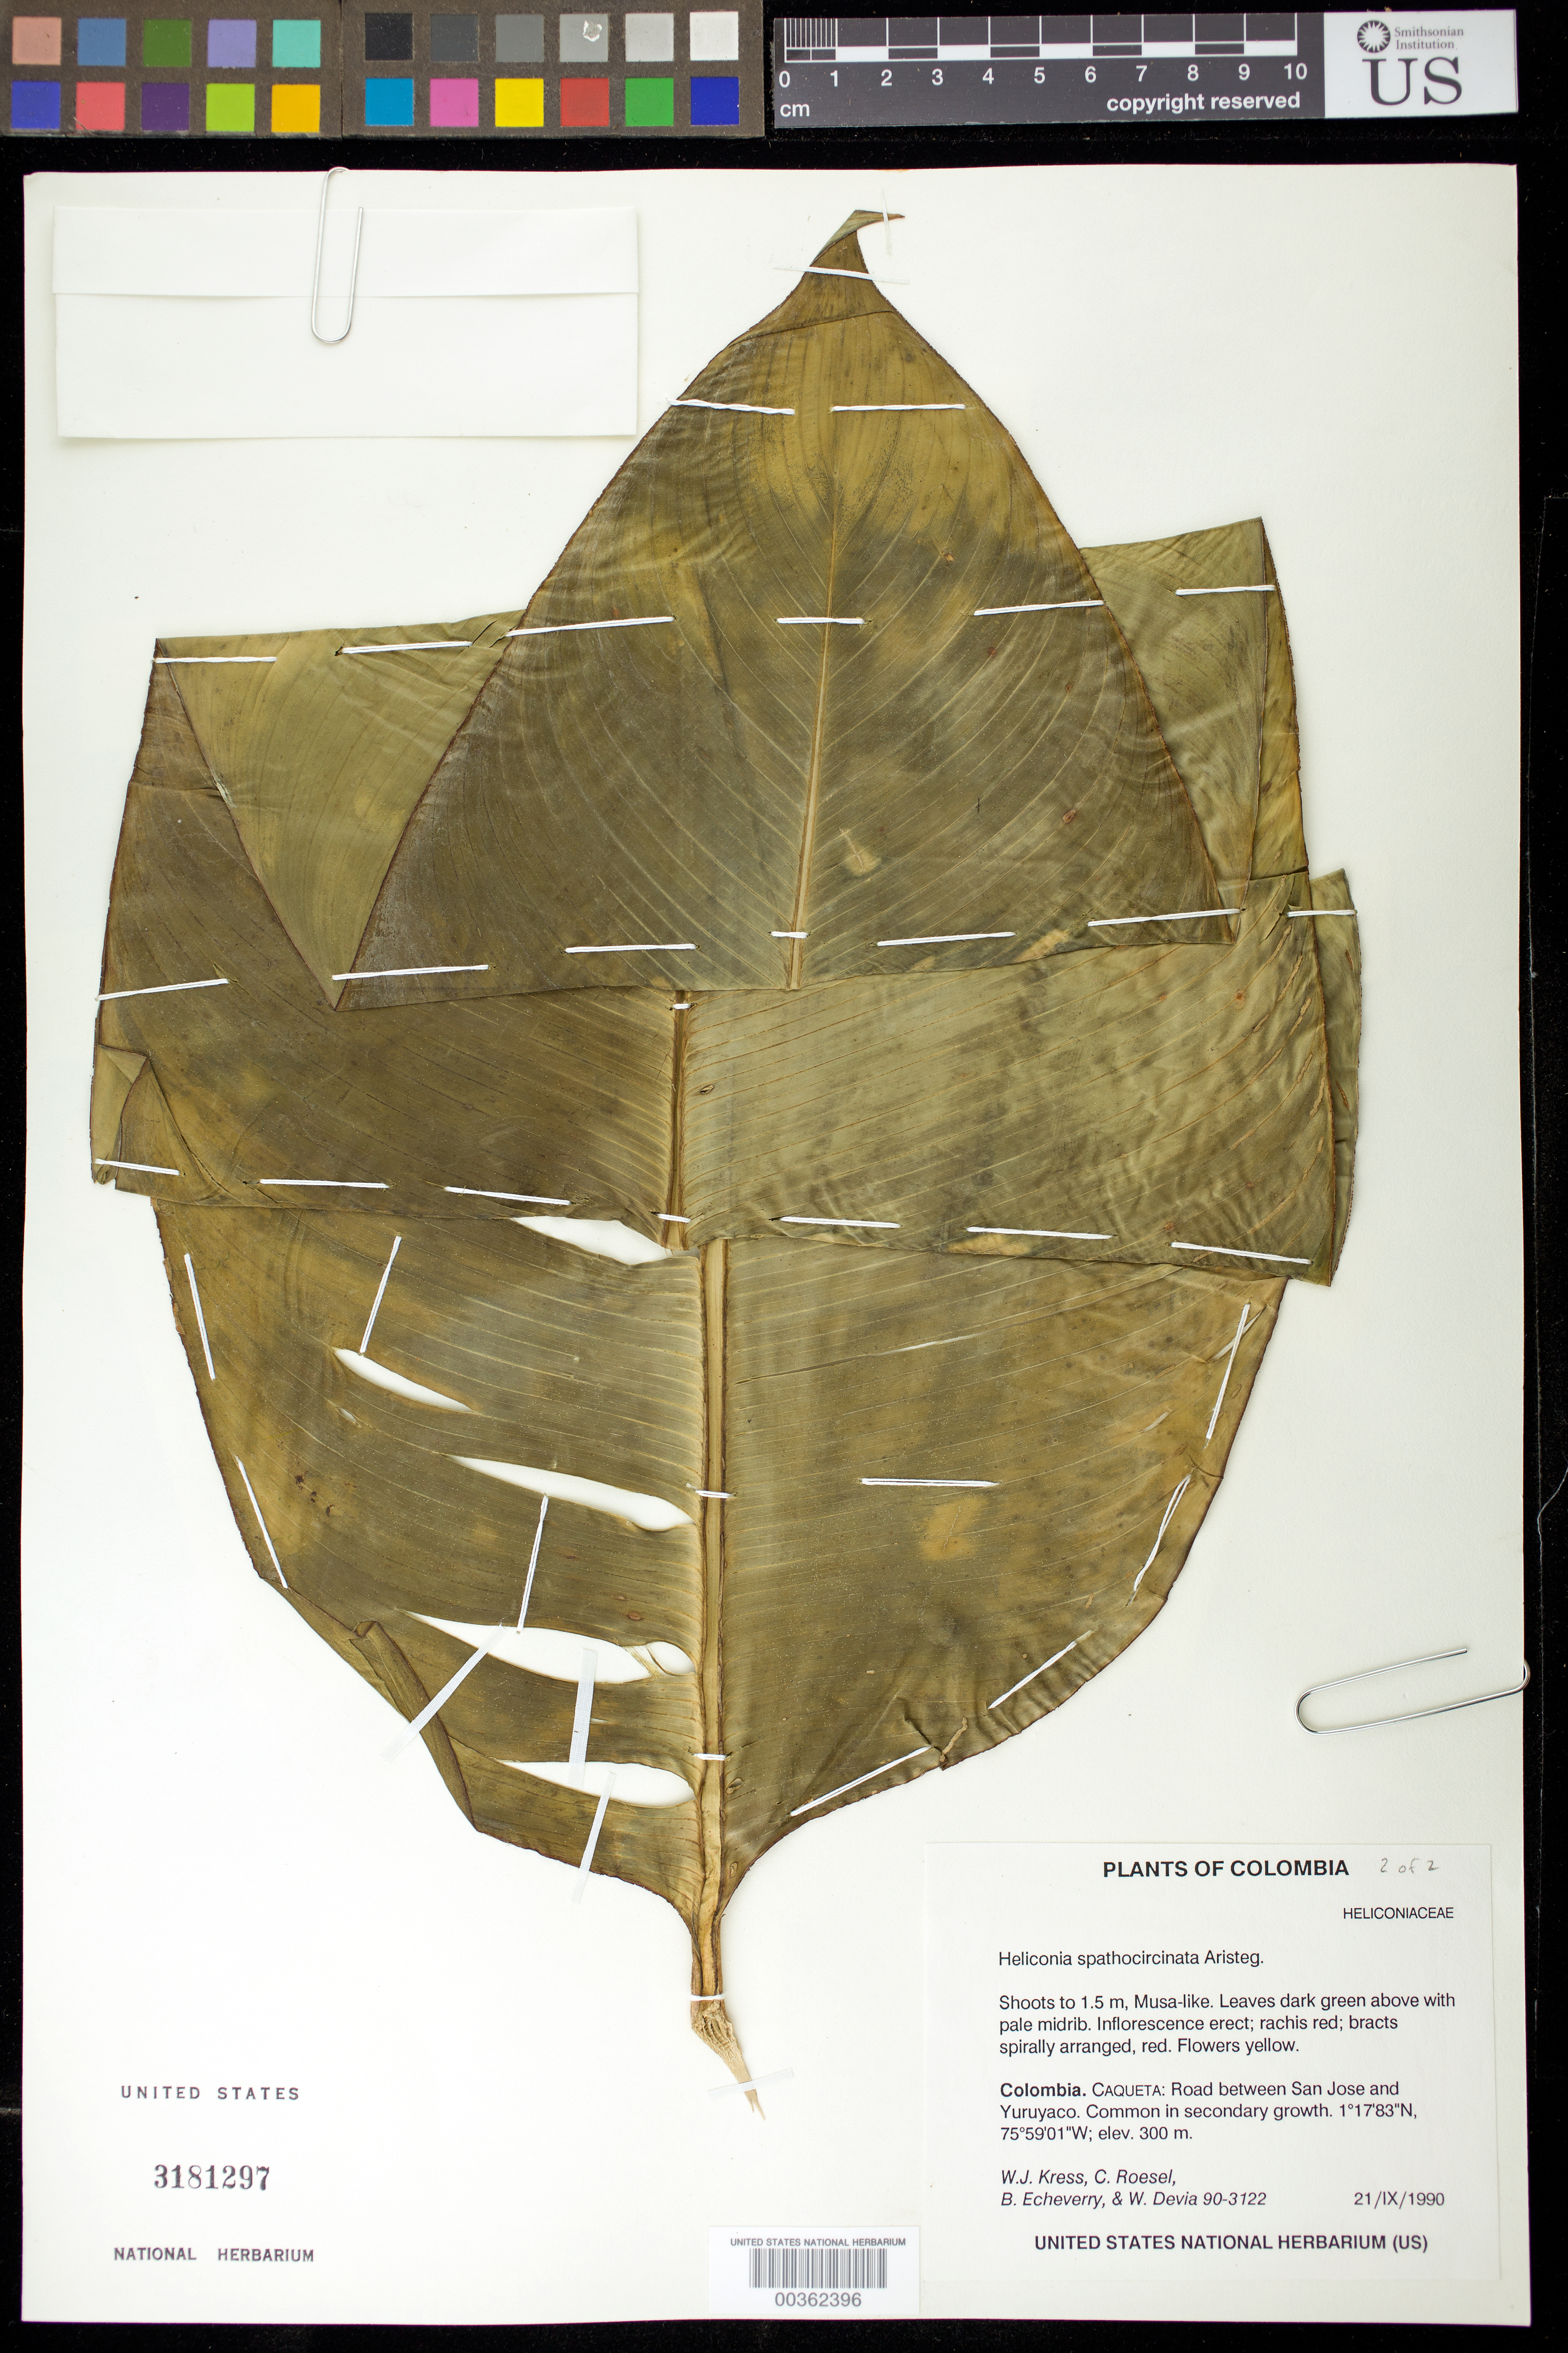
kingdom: Plantae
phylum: Tracheophyta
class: Liliopsida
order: Zingiberales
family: Heliconiaceae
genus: Heliconia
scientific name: Heliconia spathocircinata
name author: Aristeg.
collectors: W. J. Kress, C. S. Roesel, B. Echeverry & W. Devia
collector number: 90-3122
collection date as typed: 21 Sep 1990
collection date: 1990-09-21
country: Colombia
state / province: Caquetá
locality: Rd between San Jose and Yuruyaco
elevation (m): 300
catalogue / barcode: US 3181297